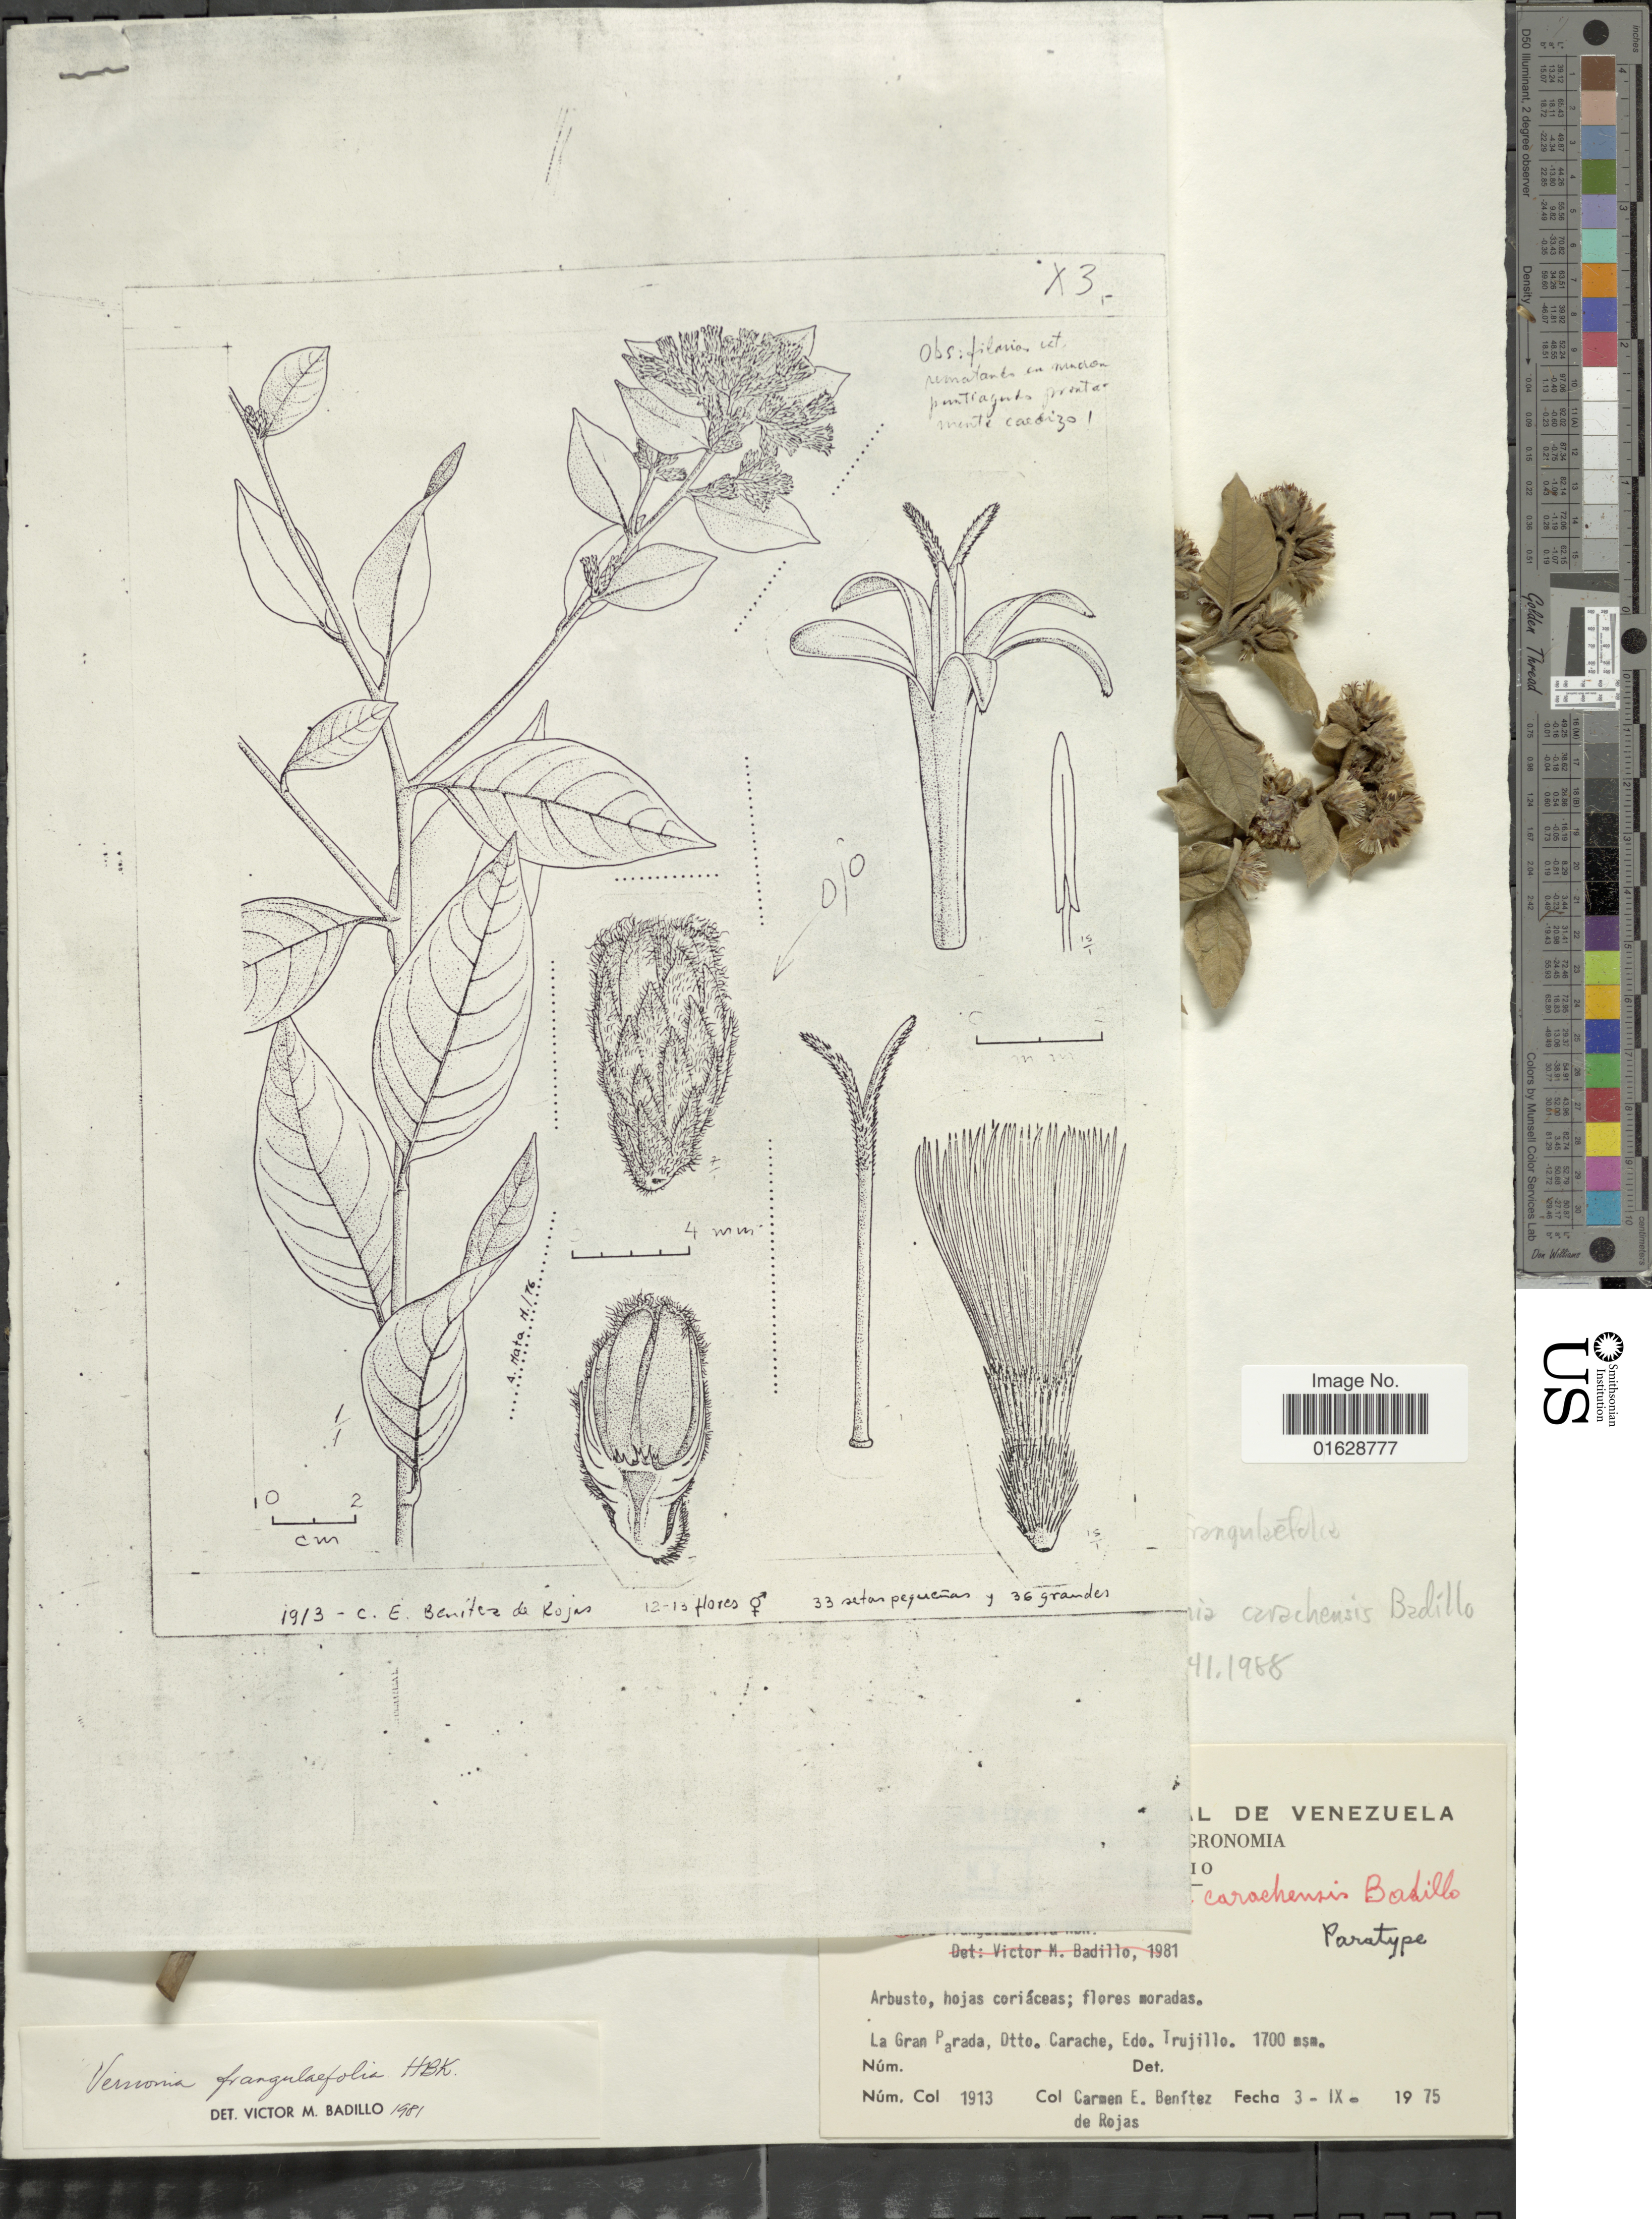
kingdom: Plantae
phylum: Tracheophyta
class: Magnoliopsida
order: Asterales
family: Asteraceae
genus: Lepidaploa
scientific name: Lepidaploa carachensis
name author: (V.M. Badillo) H. Rob.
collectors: C. E. Benítez de Rojas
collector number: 1913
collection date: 1975-09-02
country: Venezuela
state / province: Trujillo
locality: La Gran Parada, Dtto. Carache, Edo. Trujillo.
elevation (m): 1700